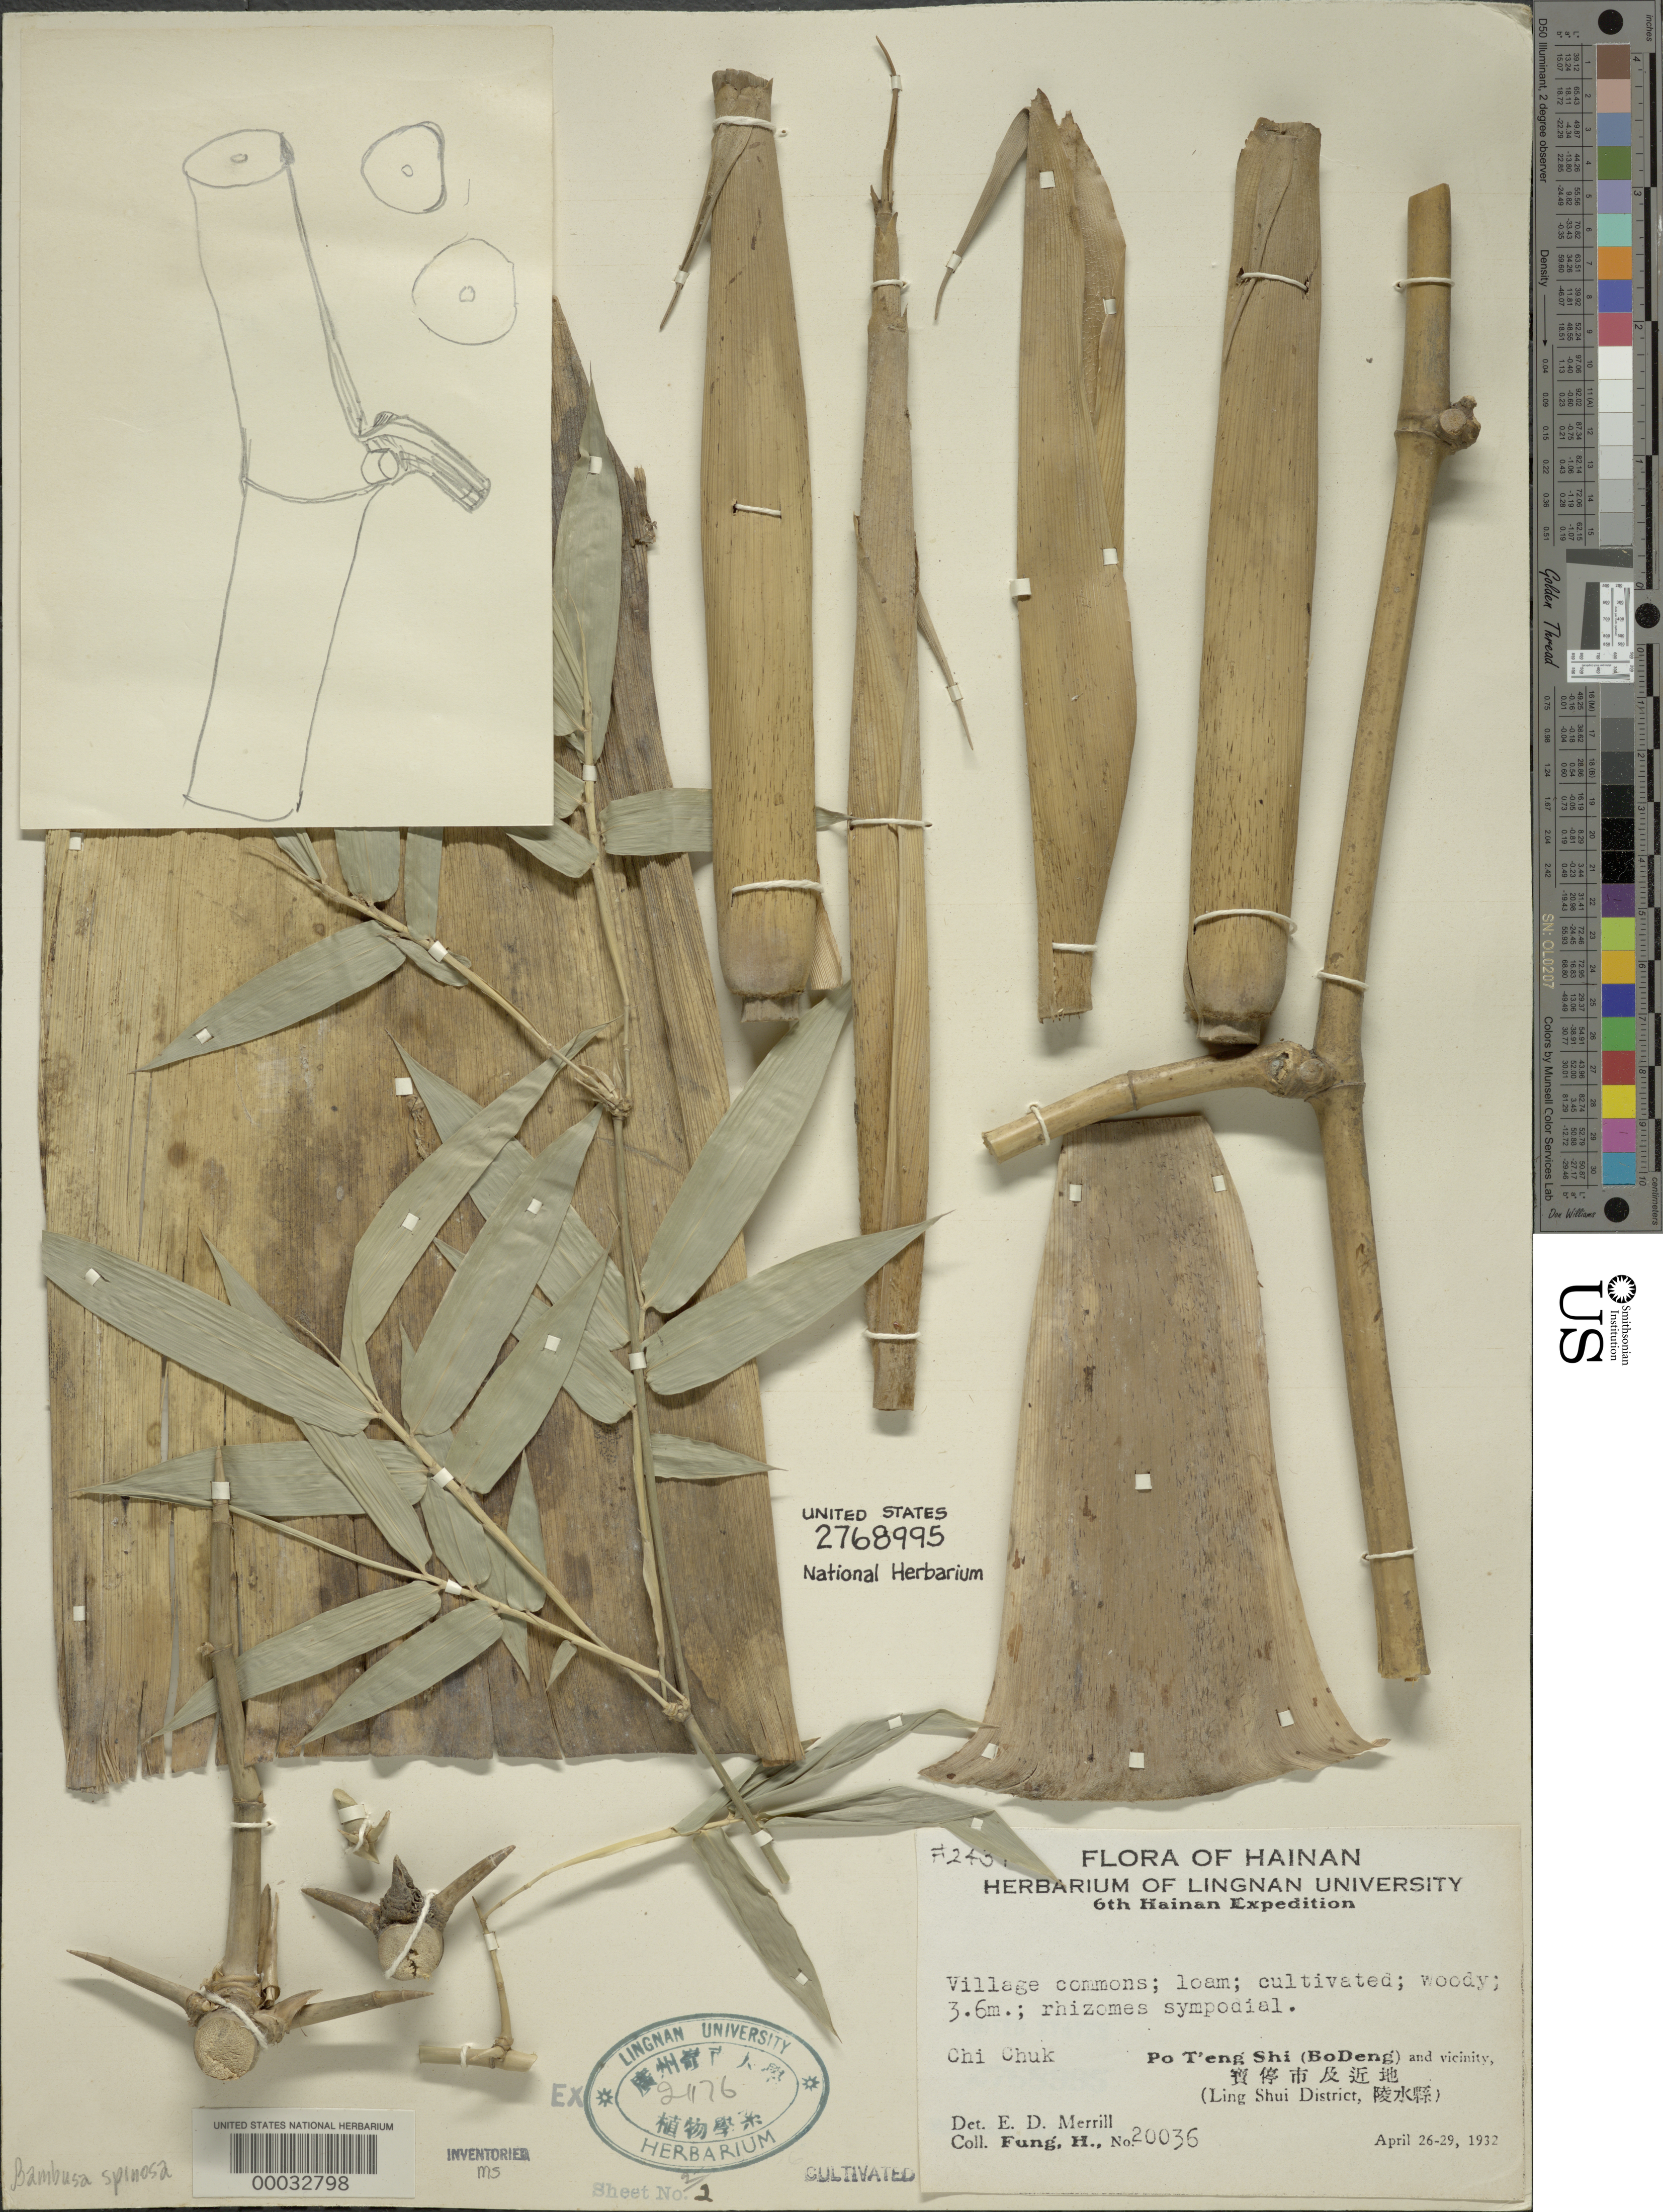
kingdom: Plantae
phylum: Tracheophyta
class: Liliopsida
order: Poales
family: Poaceae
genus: Bambusa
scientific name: Bambusa spinosa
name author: Roxb.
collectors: H. L. Fung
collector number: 20036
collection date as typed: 26 Apr 1932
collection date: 1932-04-26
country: China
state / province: Hainan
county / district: Ling Shui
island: Hainan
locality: Po T'eng Shi, Bo Deng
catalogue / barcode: US 2768995